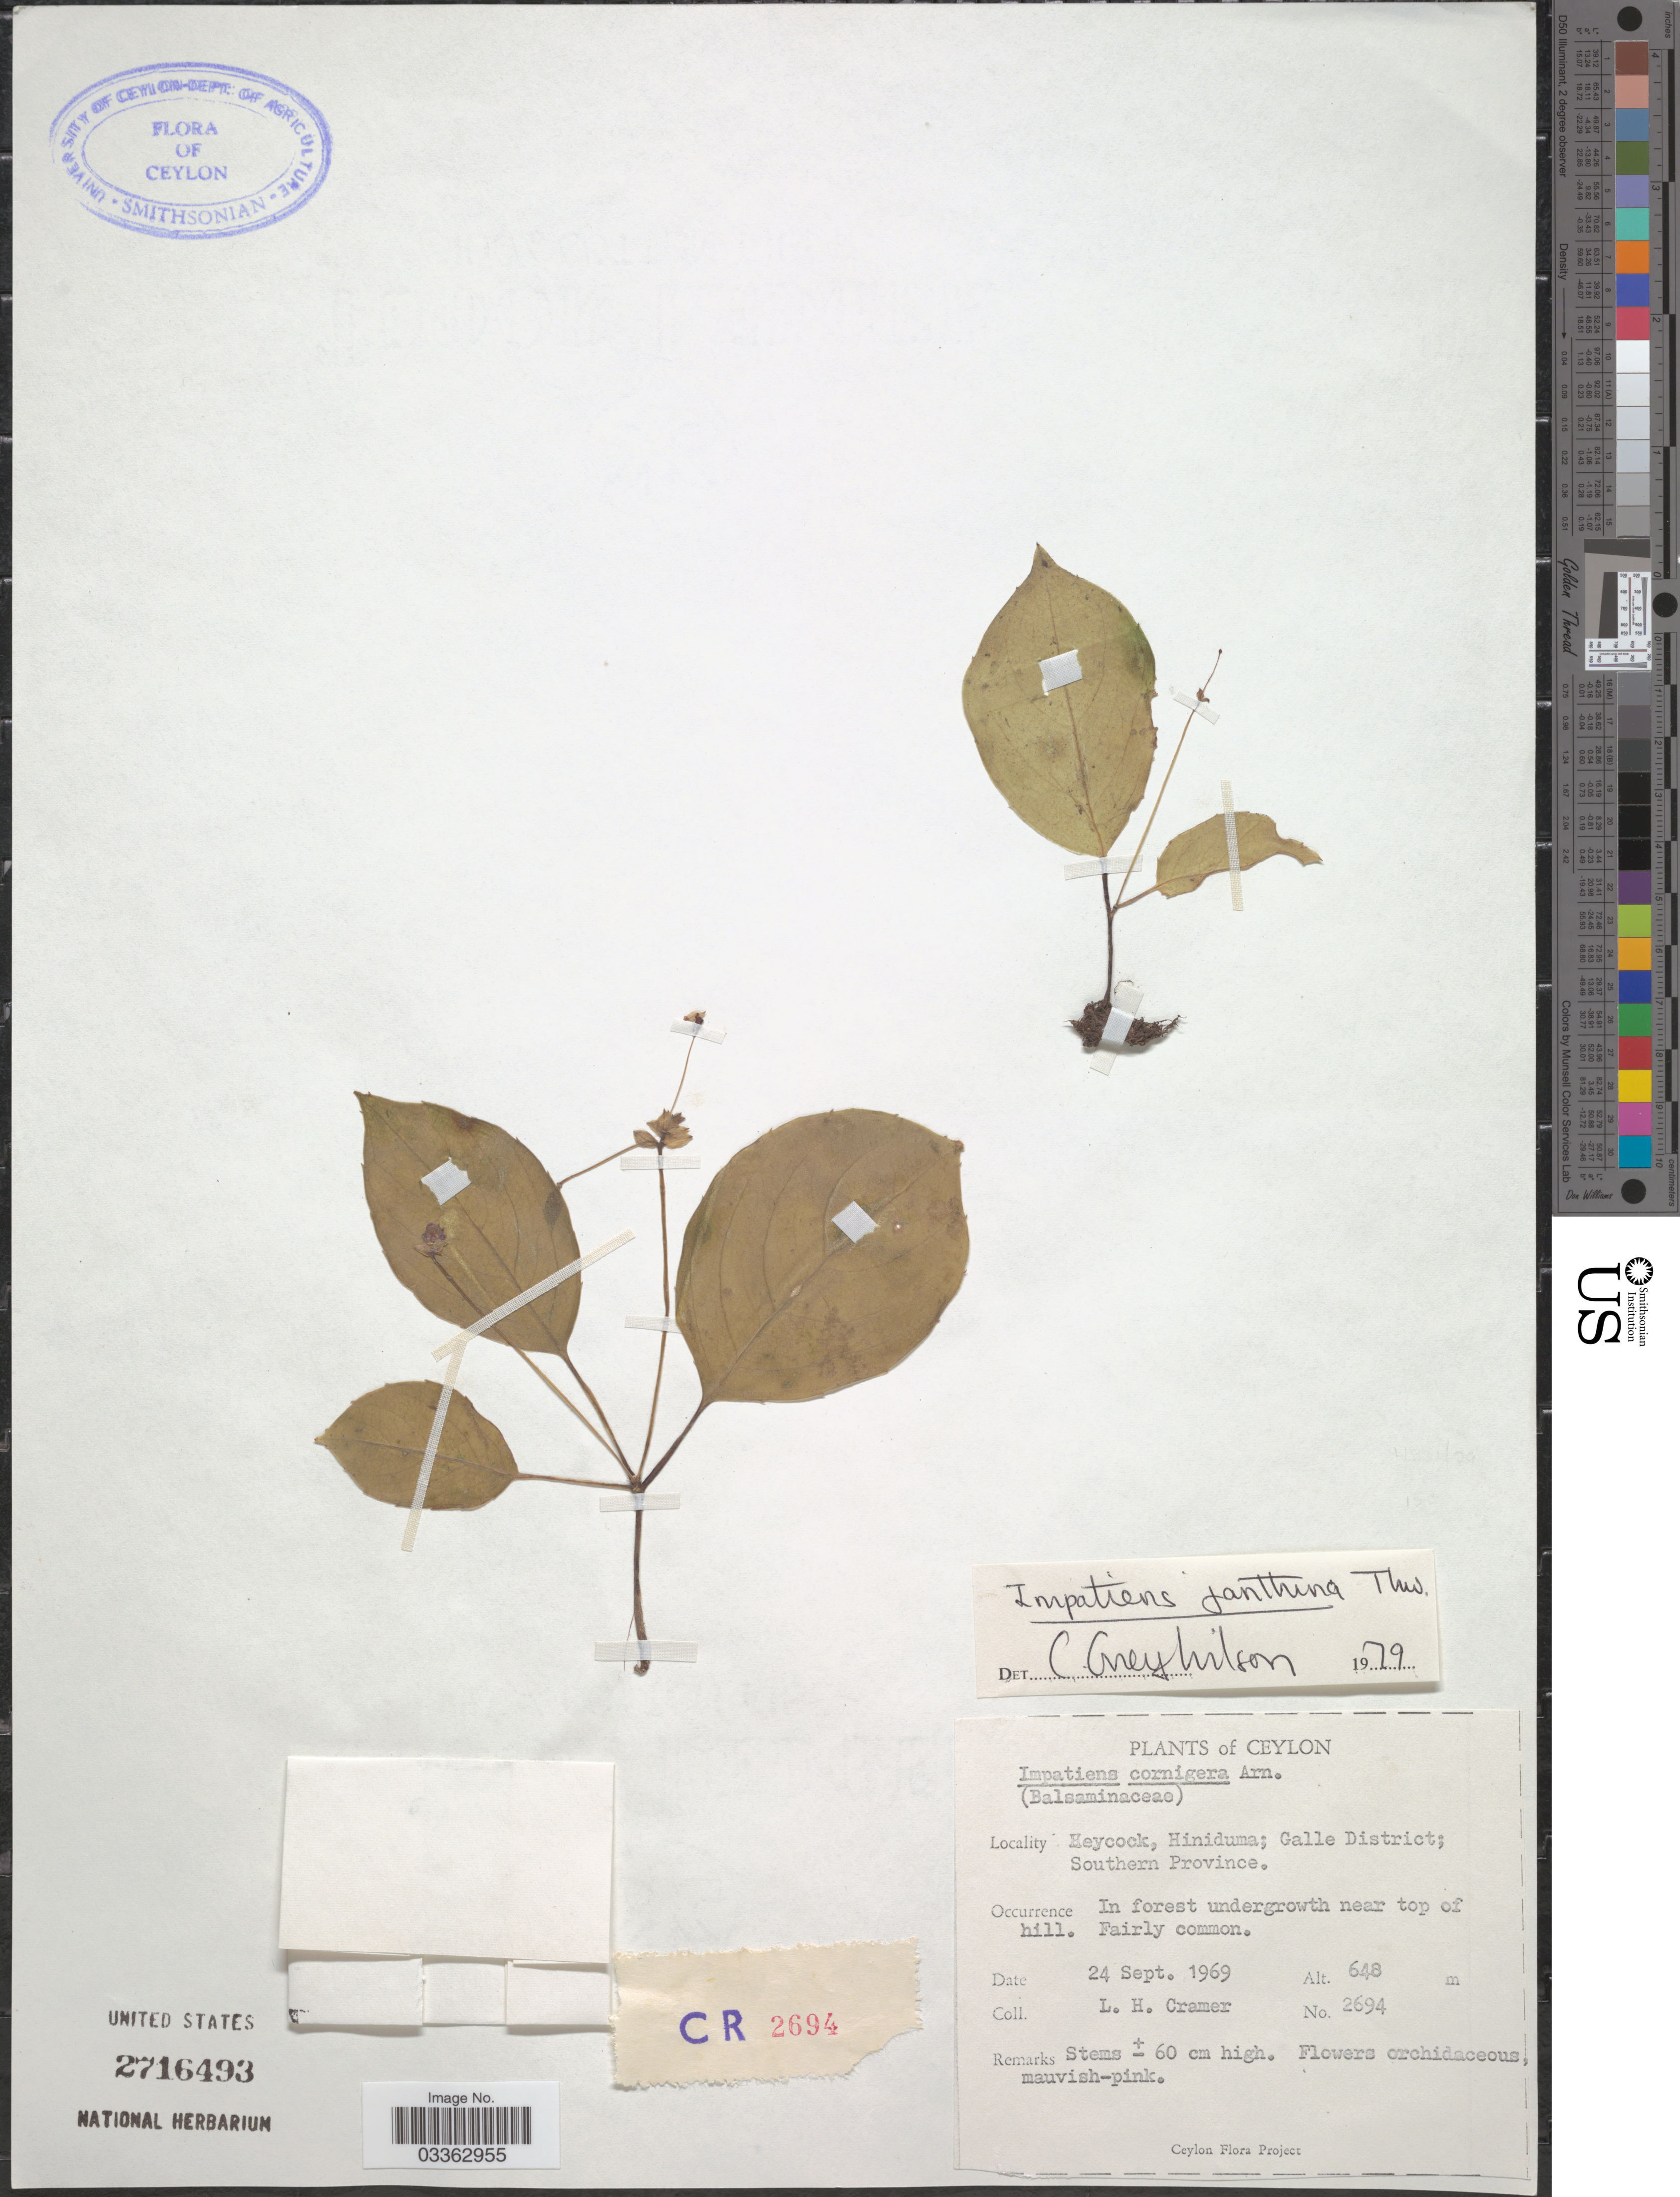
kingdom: Plantae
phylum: Tracheophyta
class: Magnoliopsida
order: Ericales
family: Balsaminaceae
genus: Impatiens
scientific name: Impatiens janthina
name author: Thwaites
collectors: L. H. Cramer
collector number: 2694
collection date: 1969-09-24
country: Sri Lanka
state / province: Southern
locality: Ceylon. Heycock [interpreted], Hiniduma; Galle District.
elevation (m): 648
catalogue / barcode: US 2716493